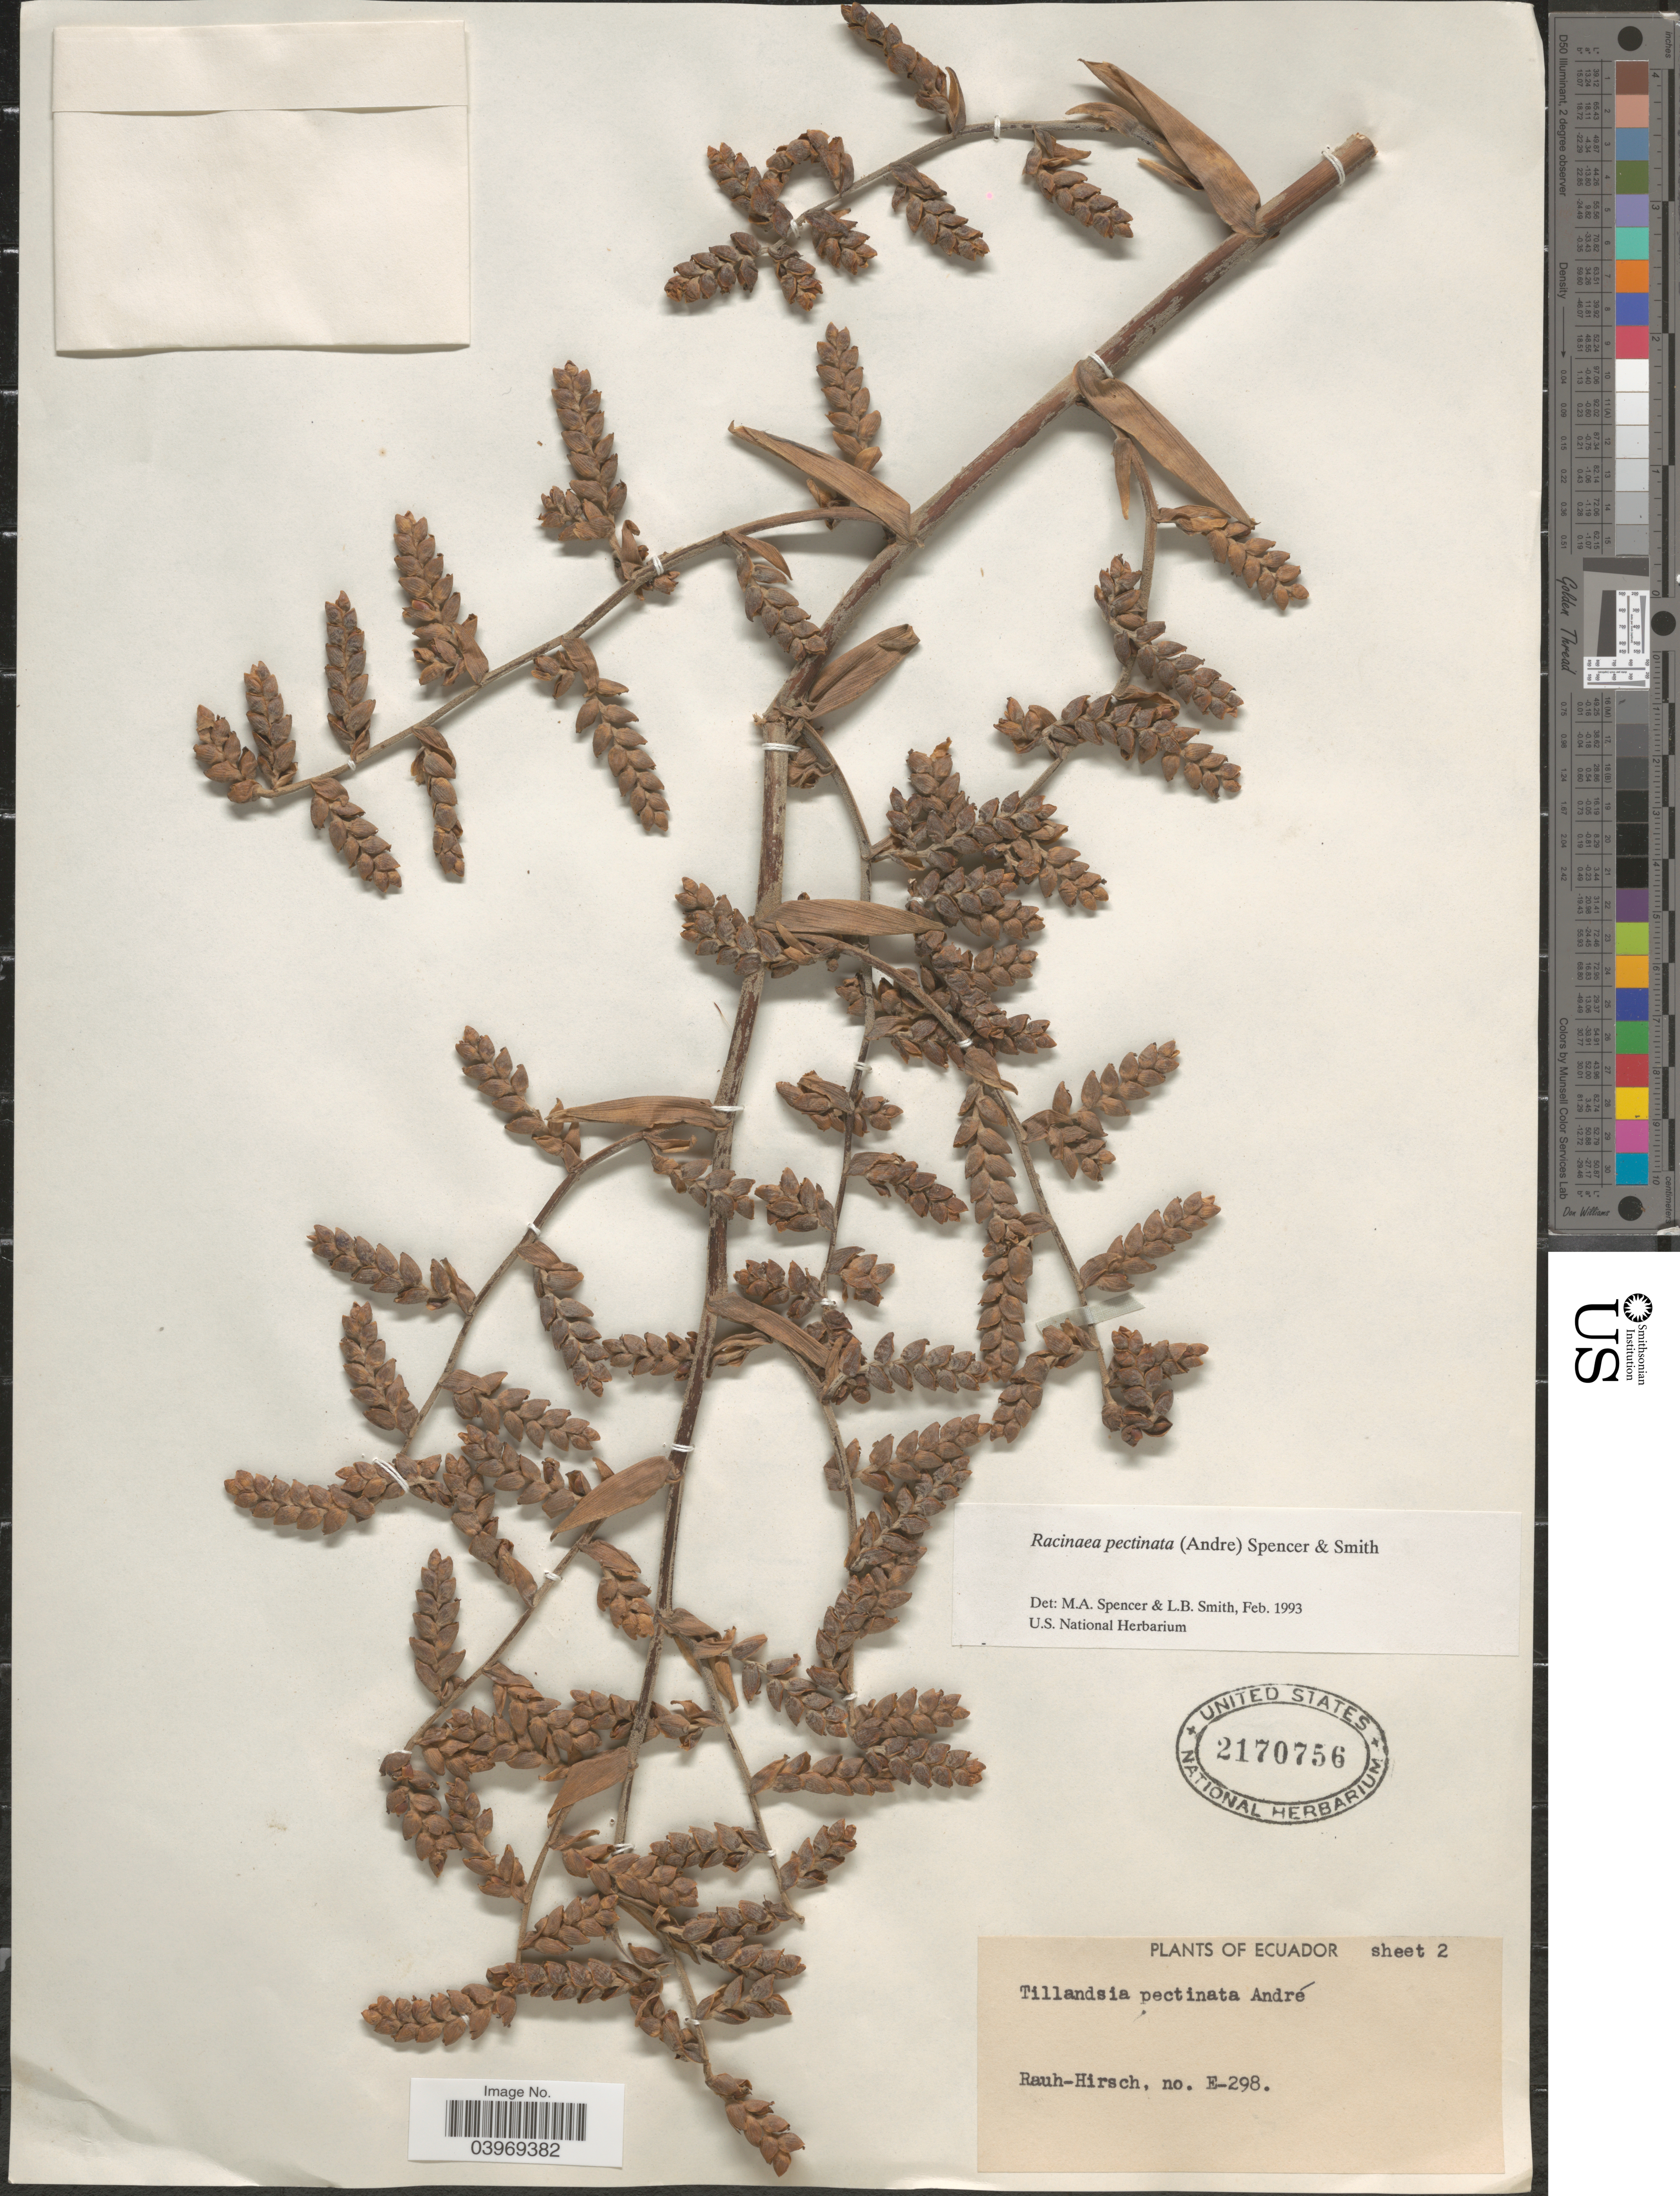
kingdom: Plantae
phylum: Tracheophyta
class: Liliopsida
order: Poales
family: Bromeliaceae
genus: Racinaea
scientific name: Racinaea pectinata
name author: (André) M.A. Spencer & L.B. Sm.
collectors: -. Rauh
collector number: E298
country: Ecuador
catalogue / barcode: US 2170756